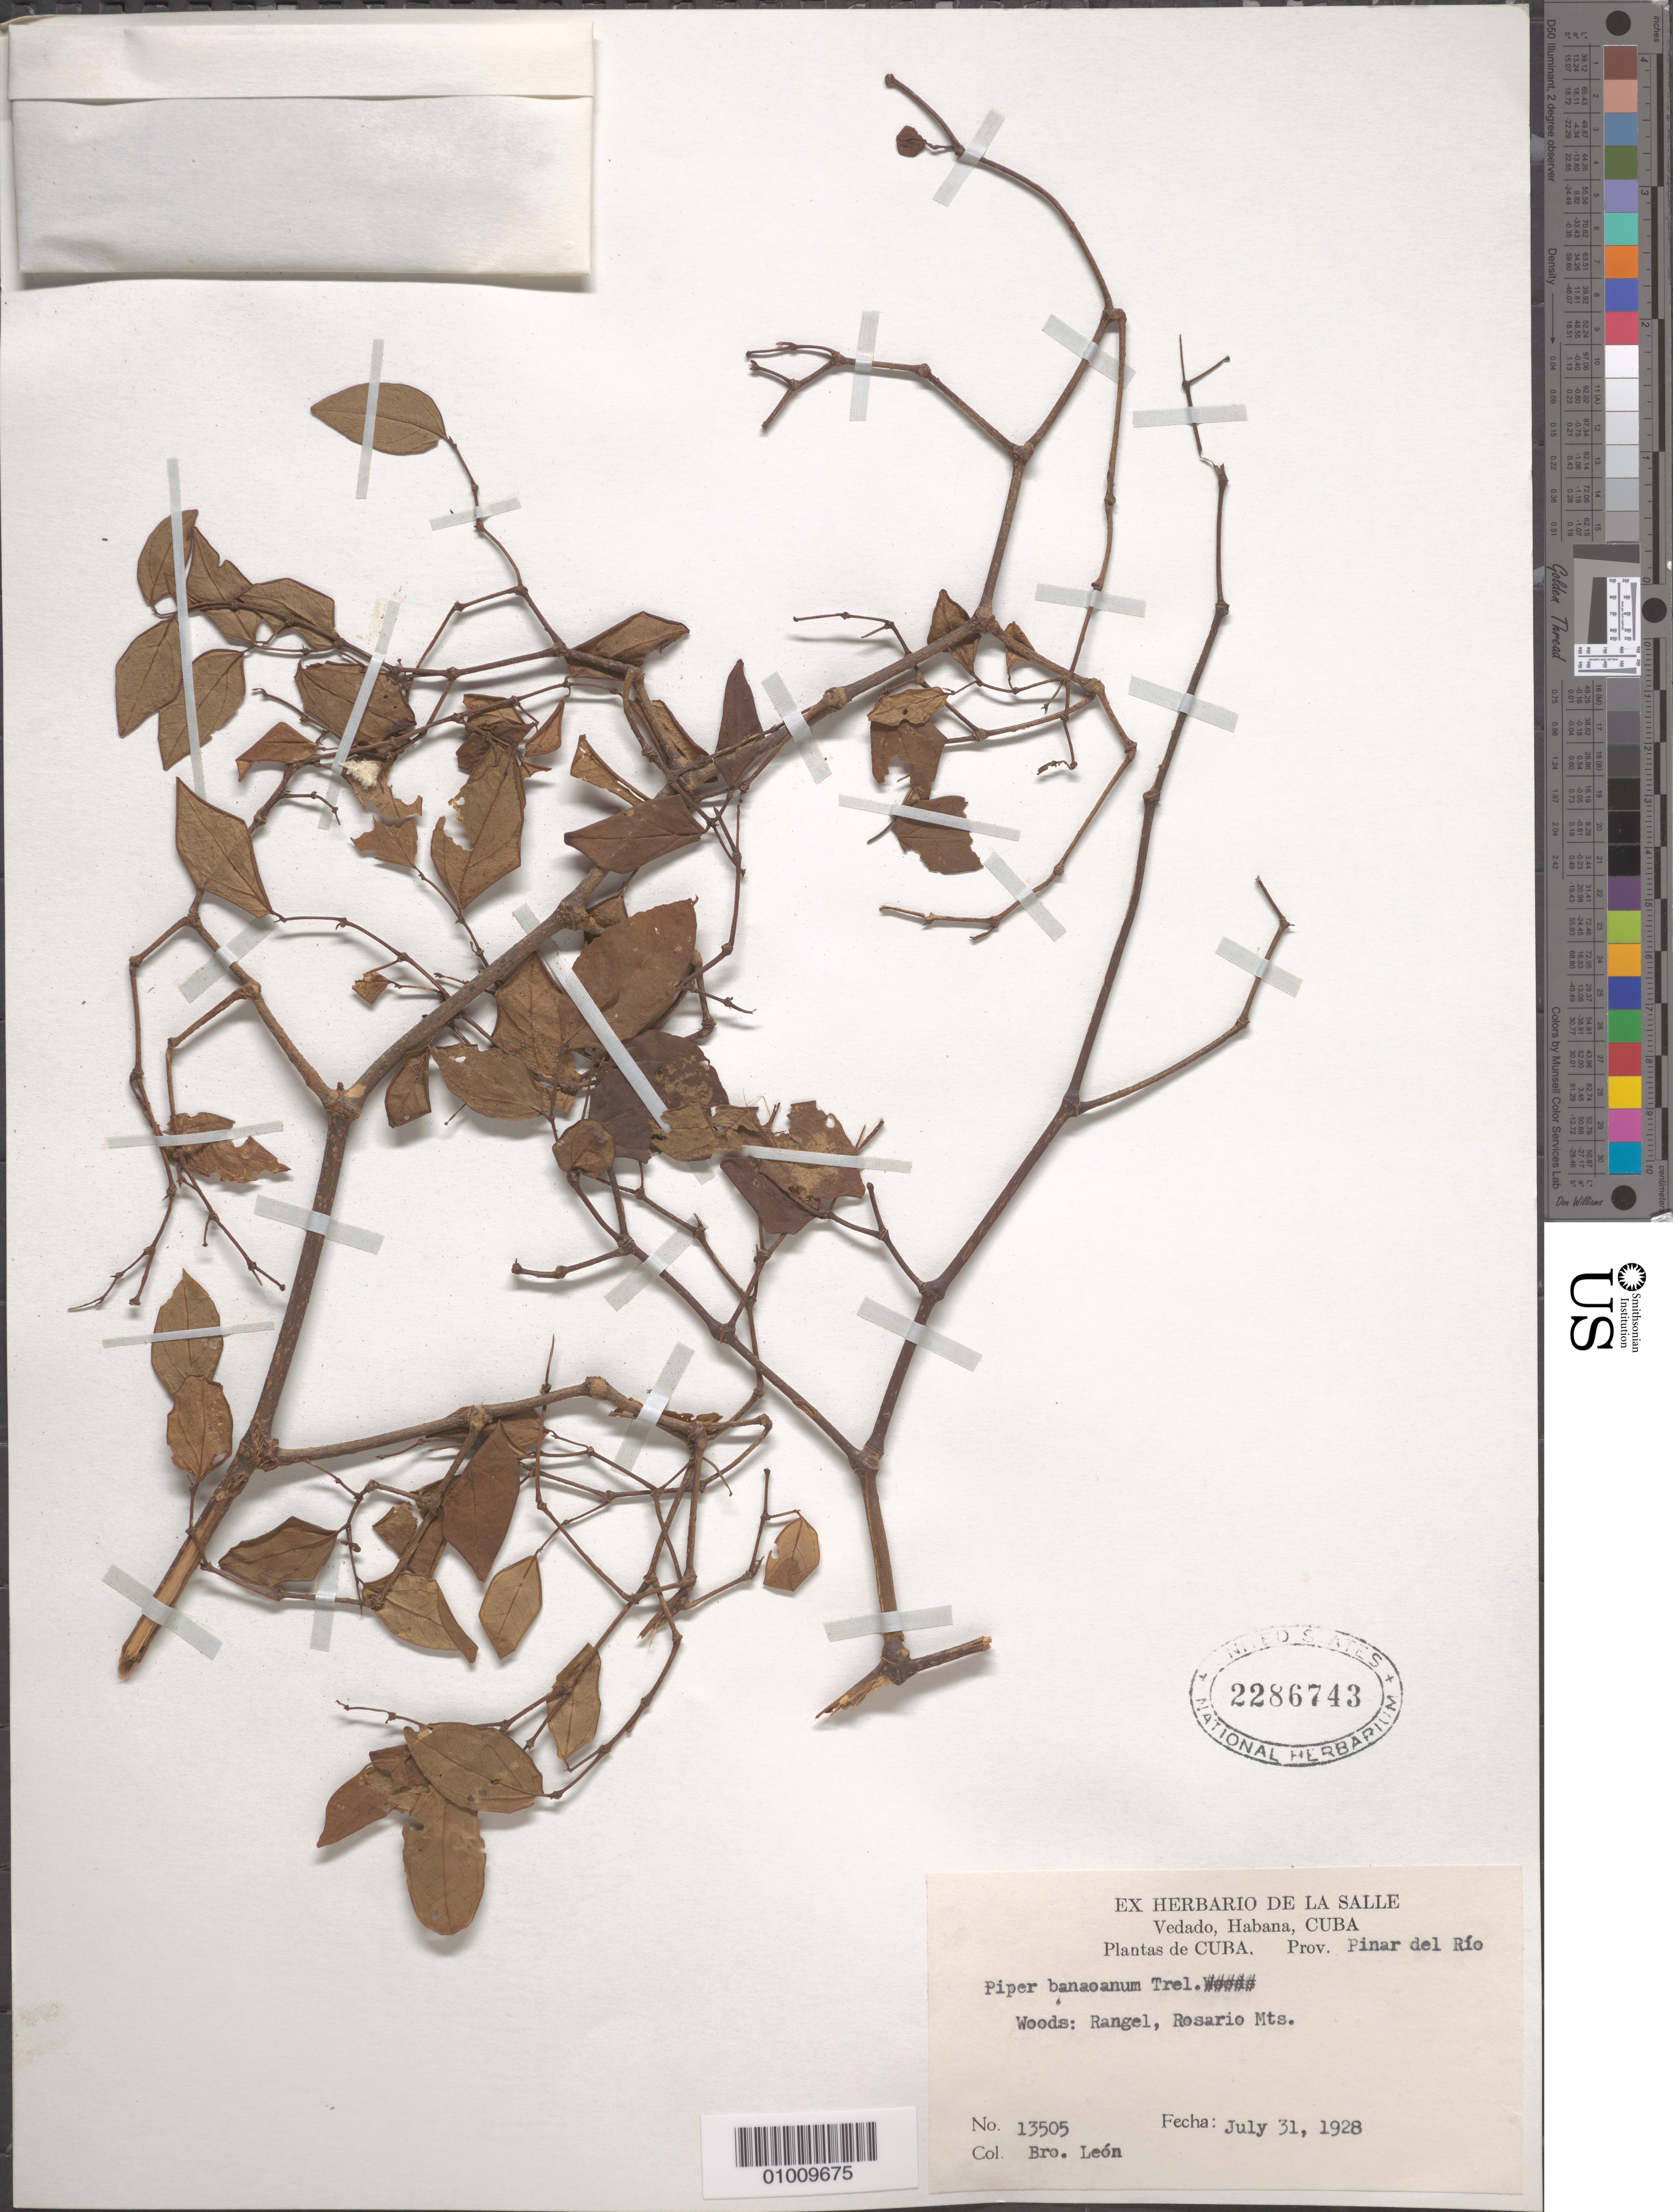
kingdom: Plantae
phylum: Tracheophyta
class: Magnoliopsida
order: Piperales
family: Piperaceae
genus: Piper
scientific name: Piper banaoanum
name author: Trel.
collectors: Bro. León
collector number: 13505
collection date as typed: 31 Jul 1928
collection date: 1928-07-31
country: Cuba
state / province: Pinar del Rio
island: Cuba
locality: Woods: Rangel, Rosario Mts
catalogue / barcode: US 2286743